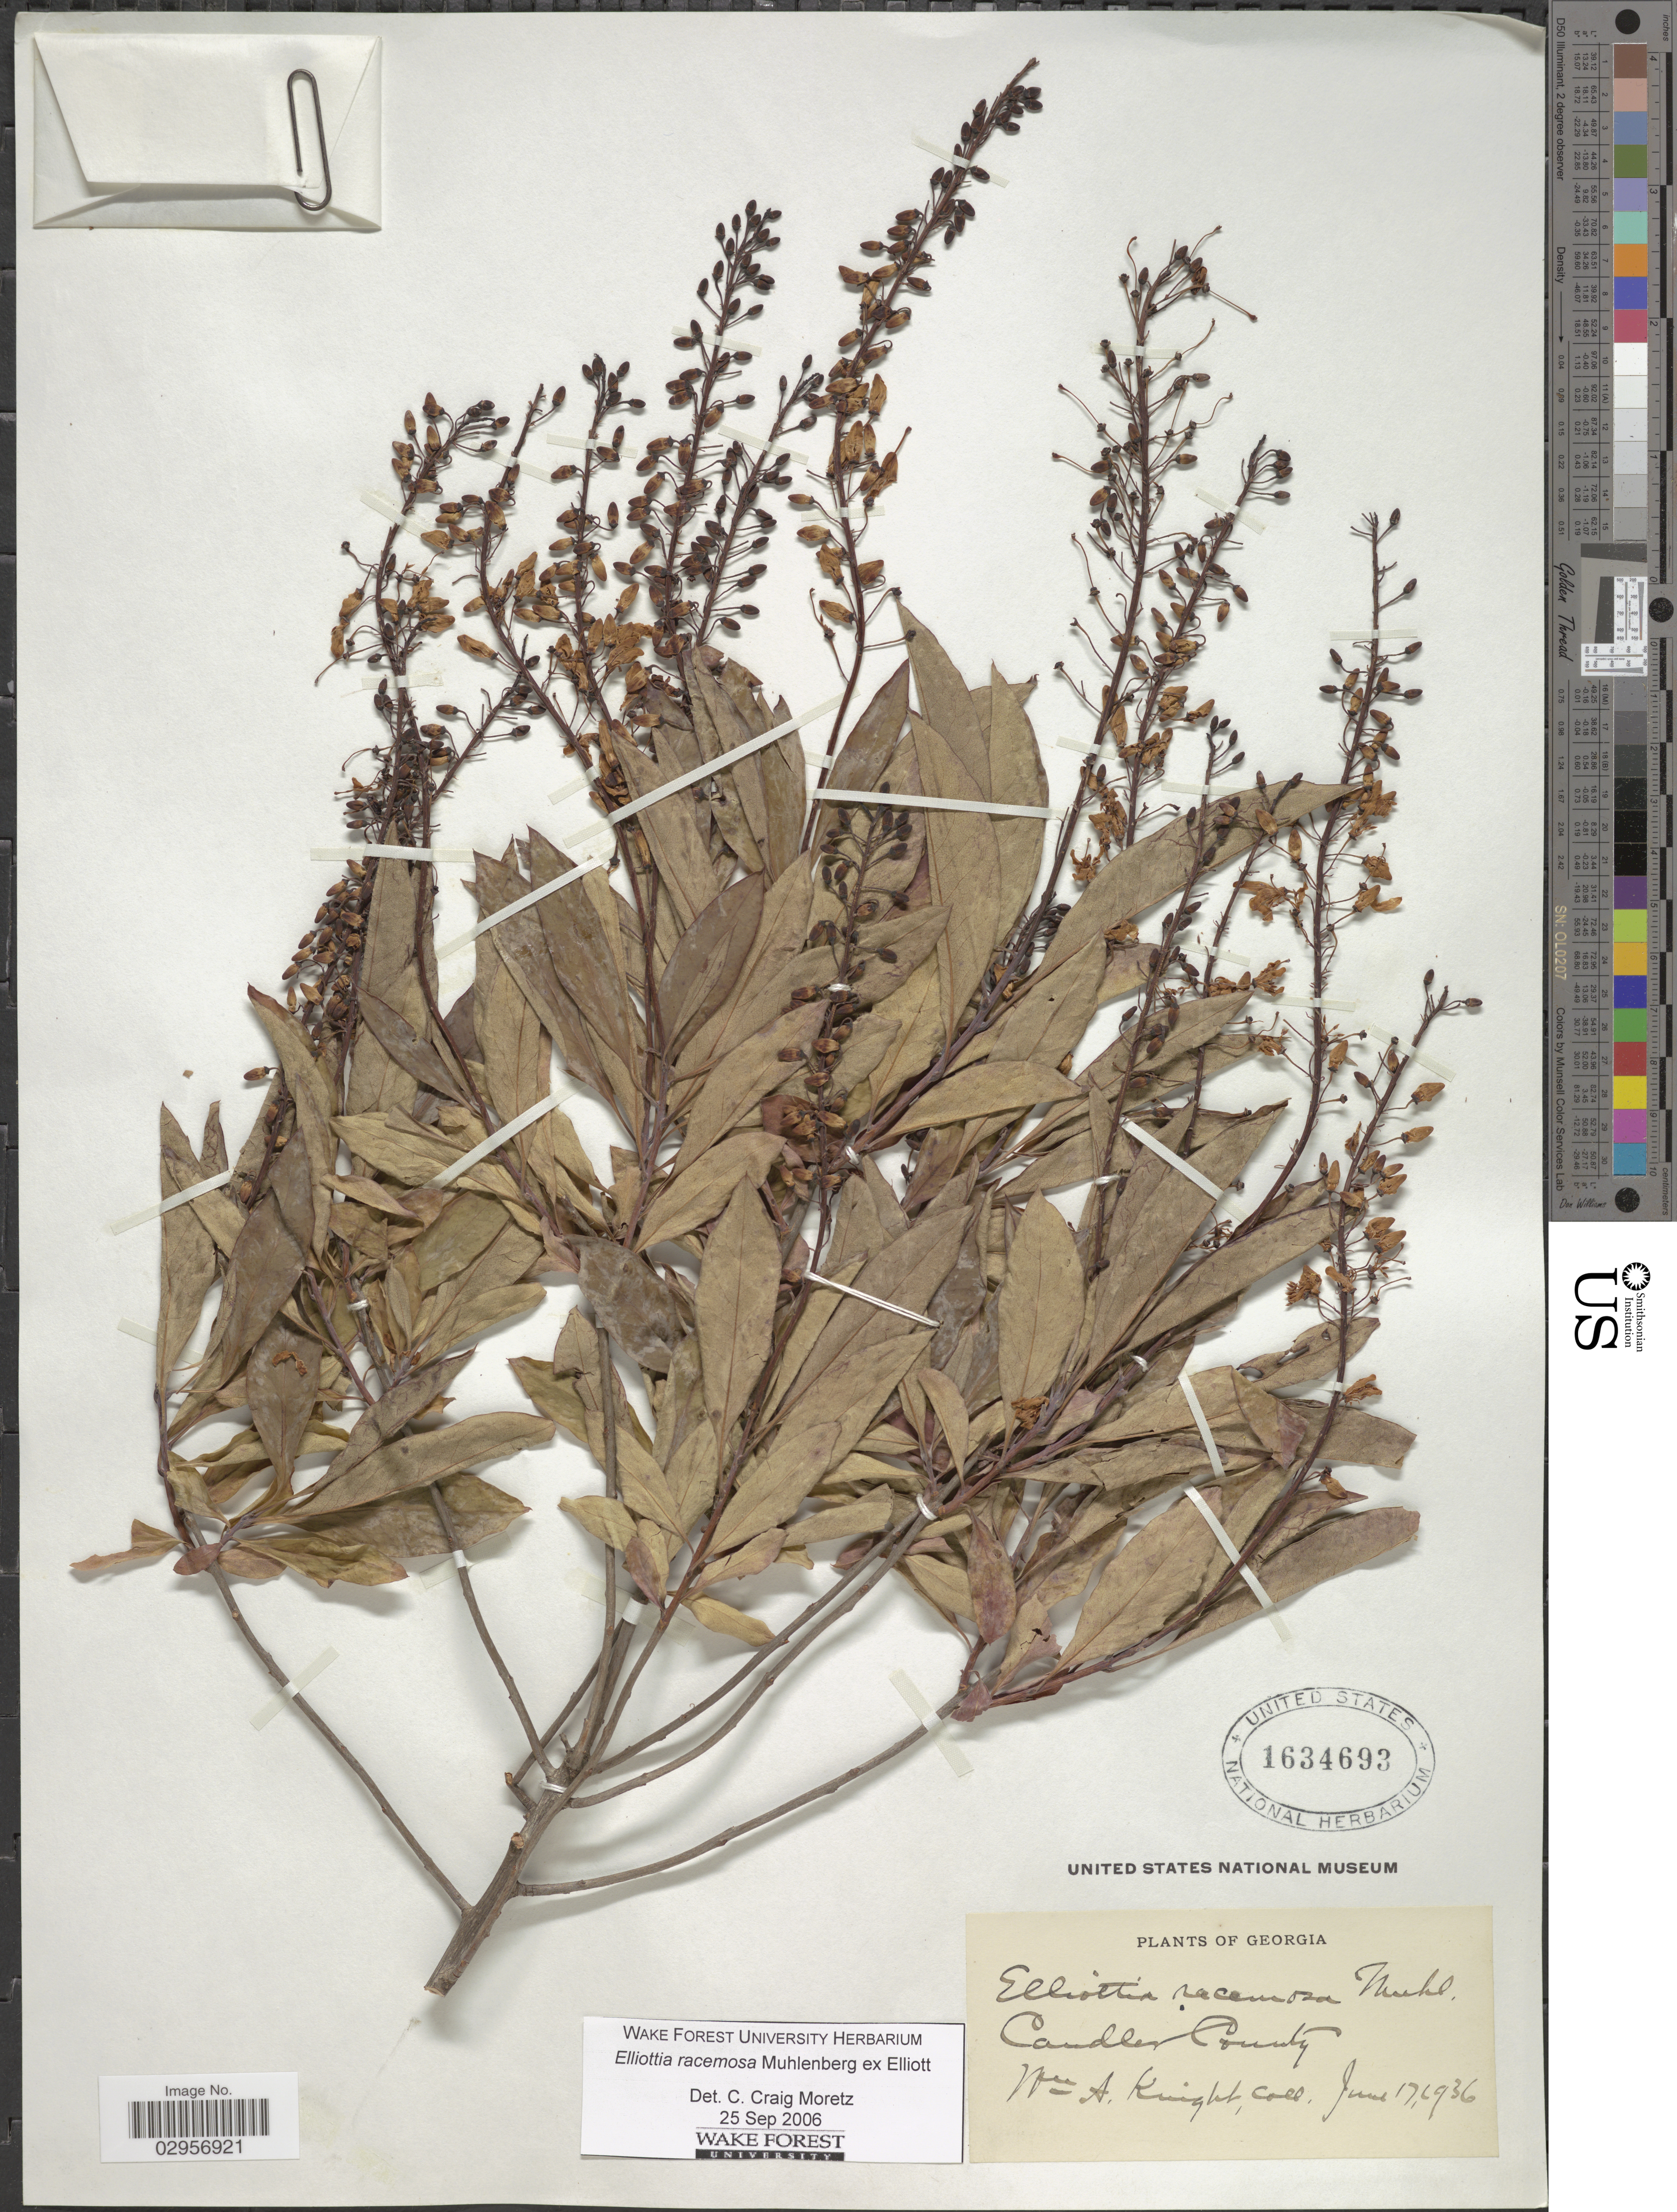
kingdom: Plantae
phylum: Tracheophyta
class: Magnoliopsida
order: Ericales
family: Ericaceae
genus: Elliottia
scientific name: Elliottia racemosa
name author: Muhl. ex Elliott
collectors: W. Knight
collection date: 1936-06-17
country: United States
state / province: Georgia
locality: Candler County.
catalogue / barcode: US 1634693